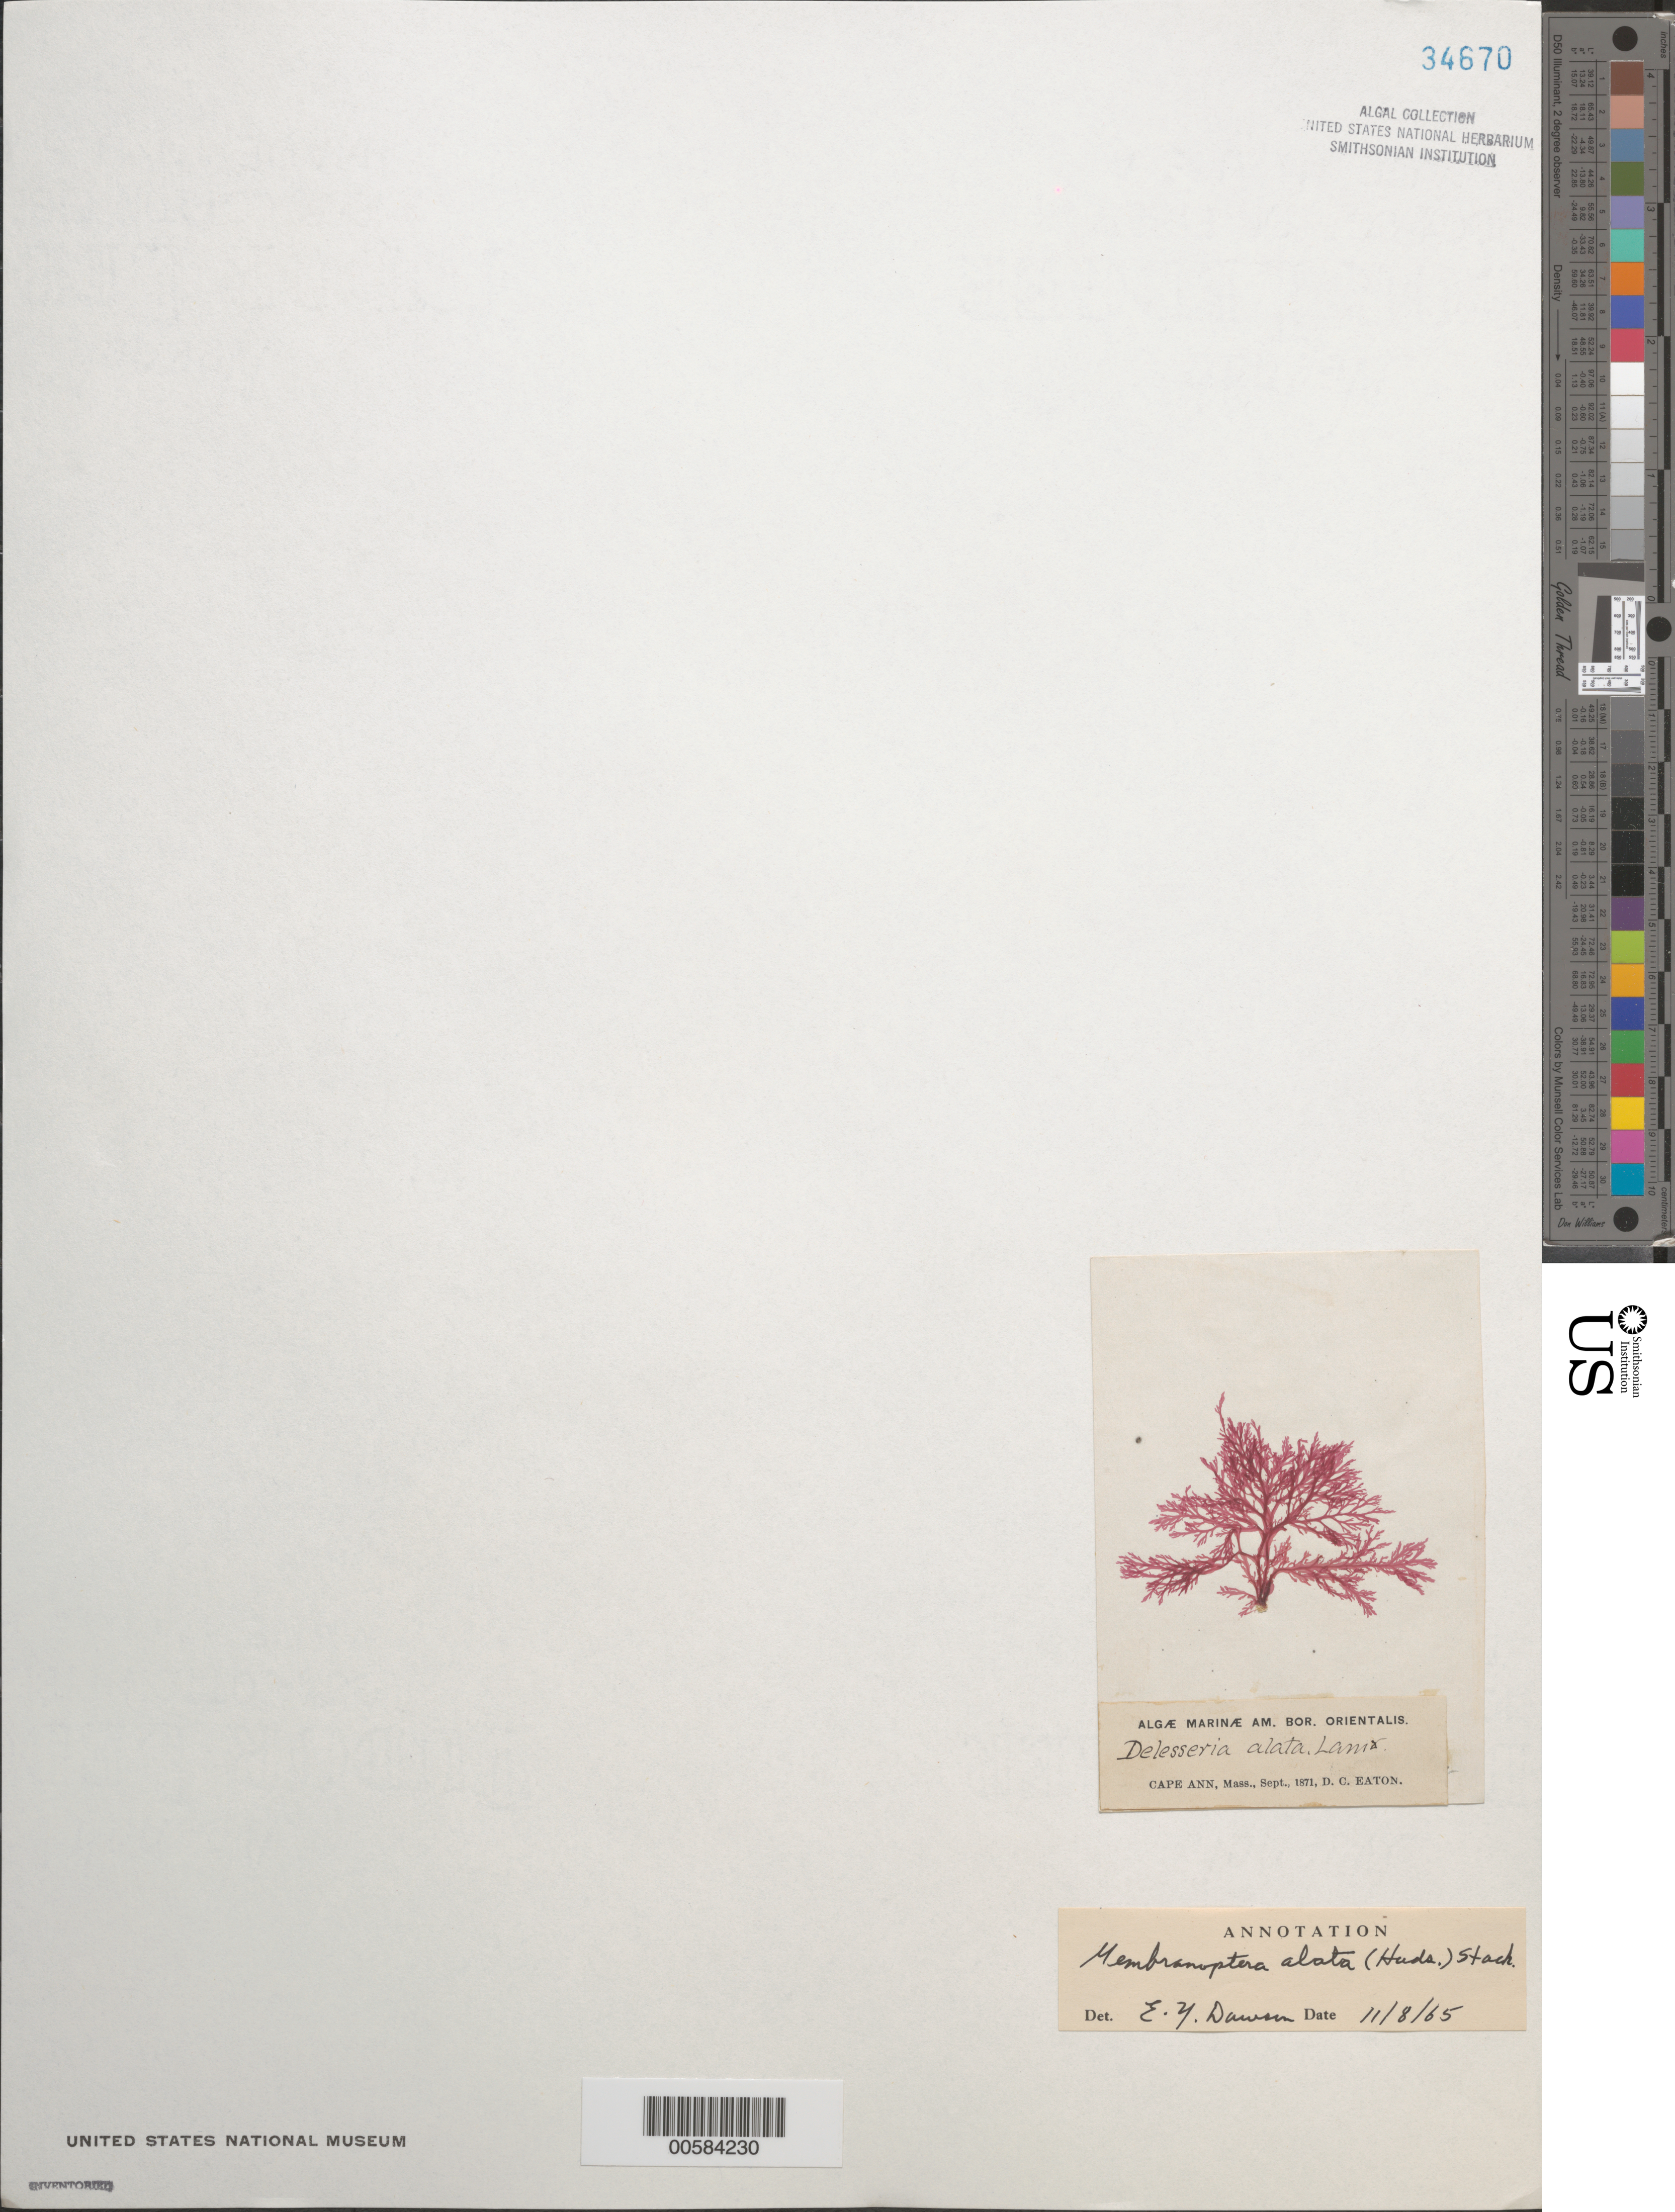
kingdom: Plantae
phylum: Rhodophyta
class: Florideophyceae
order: Ceramiales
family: Delesseriaceae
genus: Membranoptera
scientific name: Membranoptera alata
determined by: Dawson, E. Y.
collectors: D. C. Eaton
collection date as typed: Sep 1871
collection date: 1871-09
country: United States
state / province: Massachusetts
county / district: Essex County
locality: Cape Ann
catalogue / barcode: US 34670